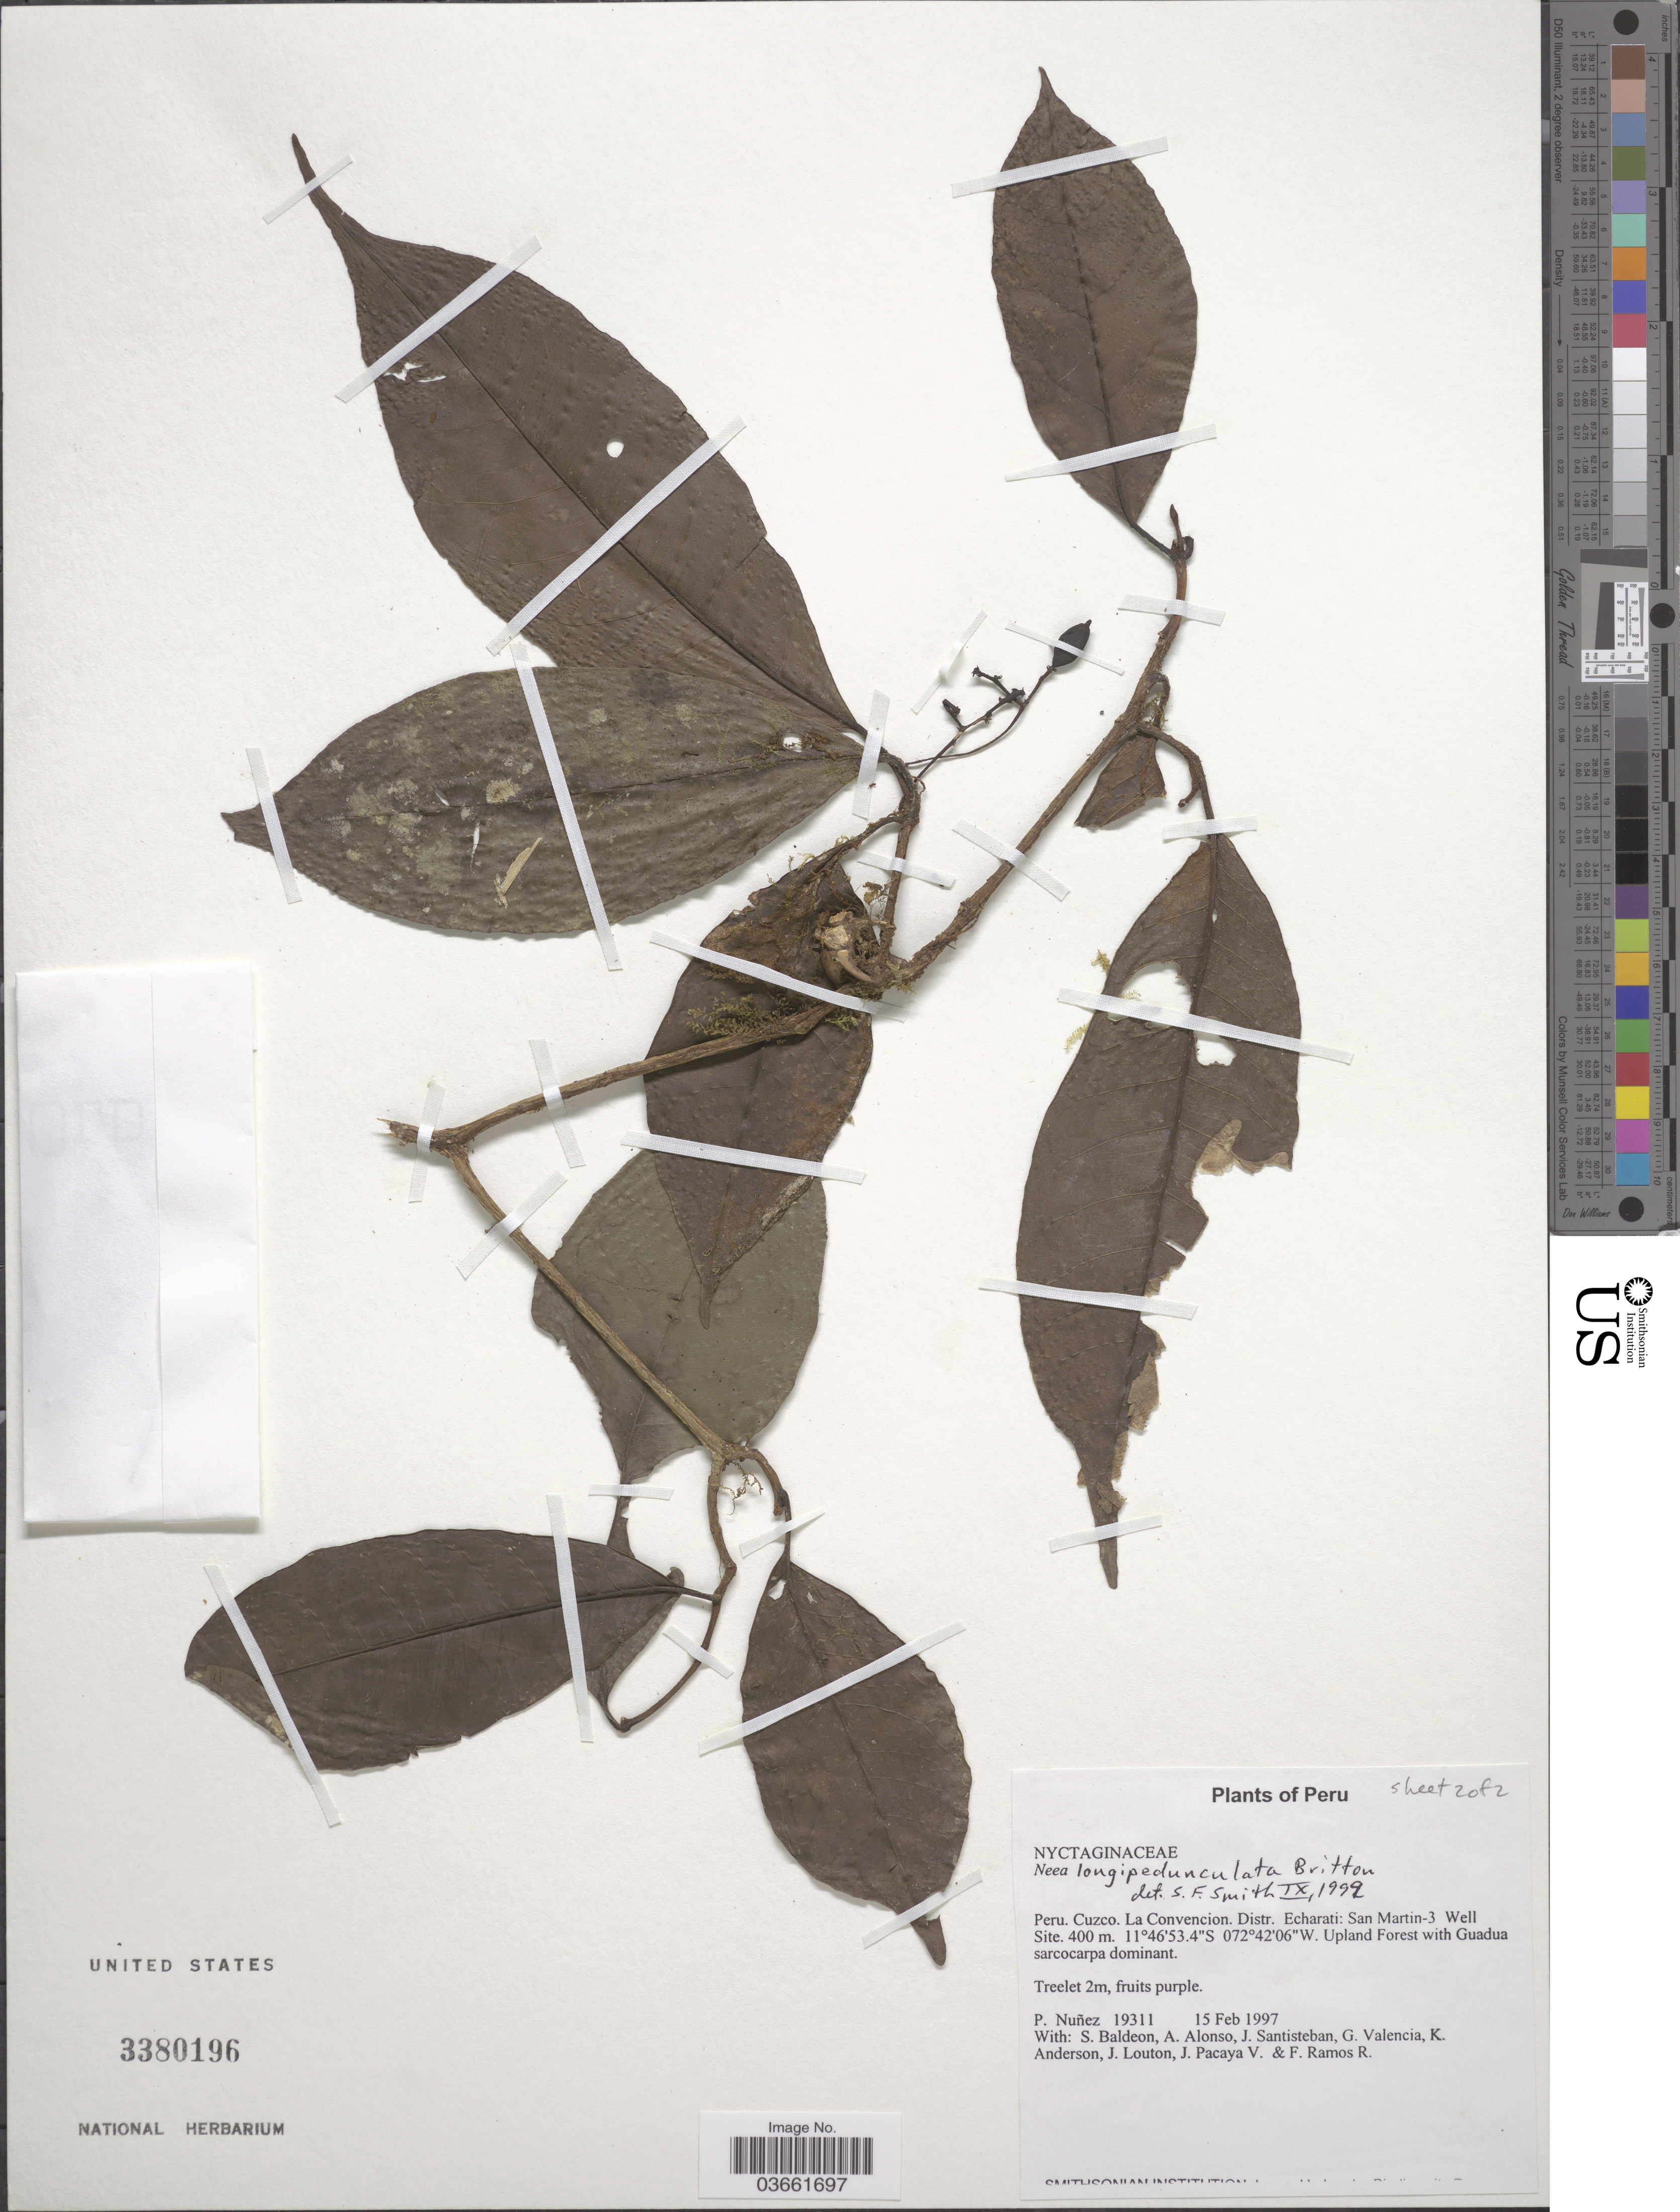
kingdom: Plantae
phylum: Tracheophyta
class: Magnoliopsida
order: Caryophyllales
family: Nyctaginaceae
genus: Neea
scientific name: Neea longipedunculata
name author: Britton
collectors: P. Nuñez V., S. Baldeon, A. Alonso, J. Santisteban & et al.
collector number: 19311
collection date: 1997-02-15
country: Peru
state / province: Cusco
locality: Cuzco. La Convencion. Distr. Echarati: San Martin-3 Well Site.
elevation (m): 400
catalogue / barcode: US 3380196